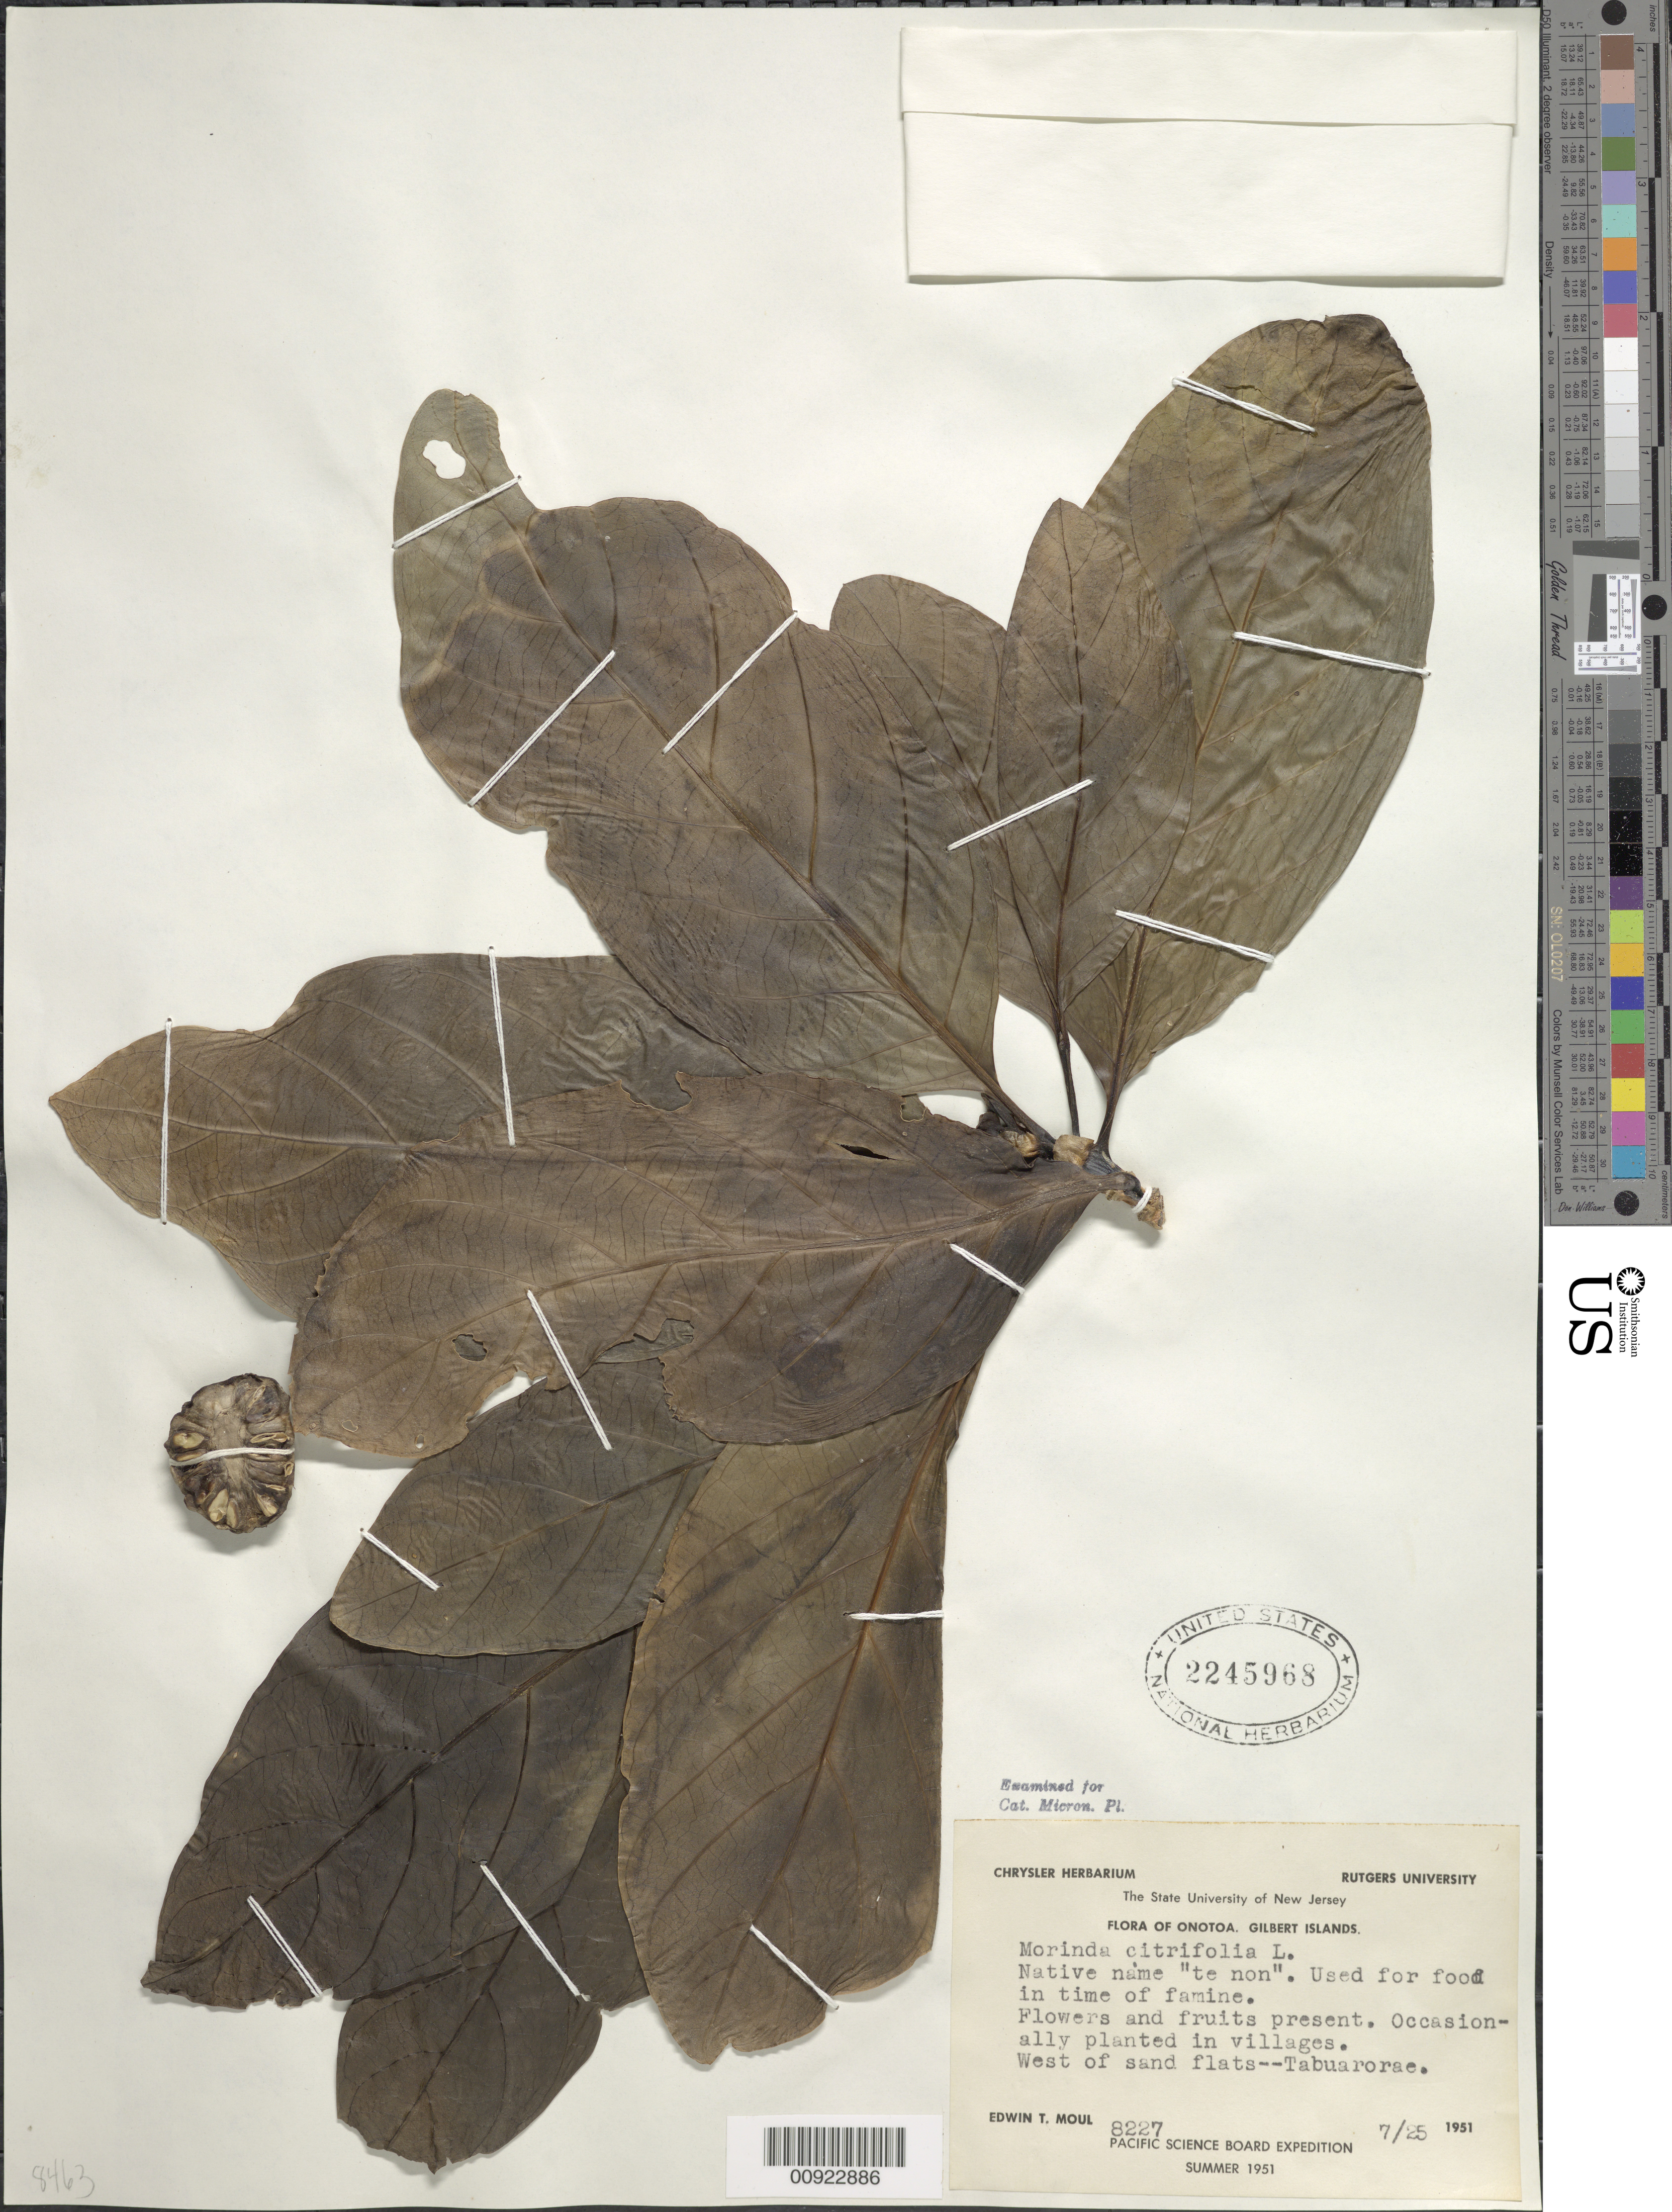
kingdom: Plantae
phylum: Tracheophyta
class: Magnoliopsida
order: Gentianales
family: Rubiaceae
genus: Morinda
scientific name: Morinda citrifolia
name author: L.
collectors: E. T. Moul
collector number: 8227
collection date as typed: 25 Jul 1951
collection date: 1951-07-25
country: Kiribati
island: Onotoa Atoll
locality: West of sand flats--Tabuarorae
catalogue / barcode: US 2245968